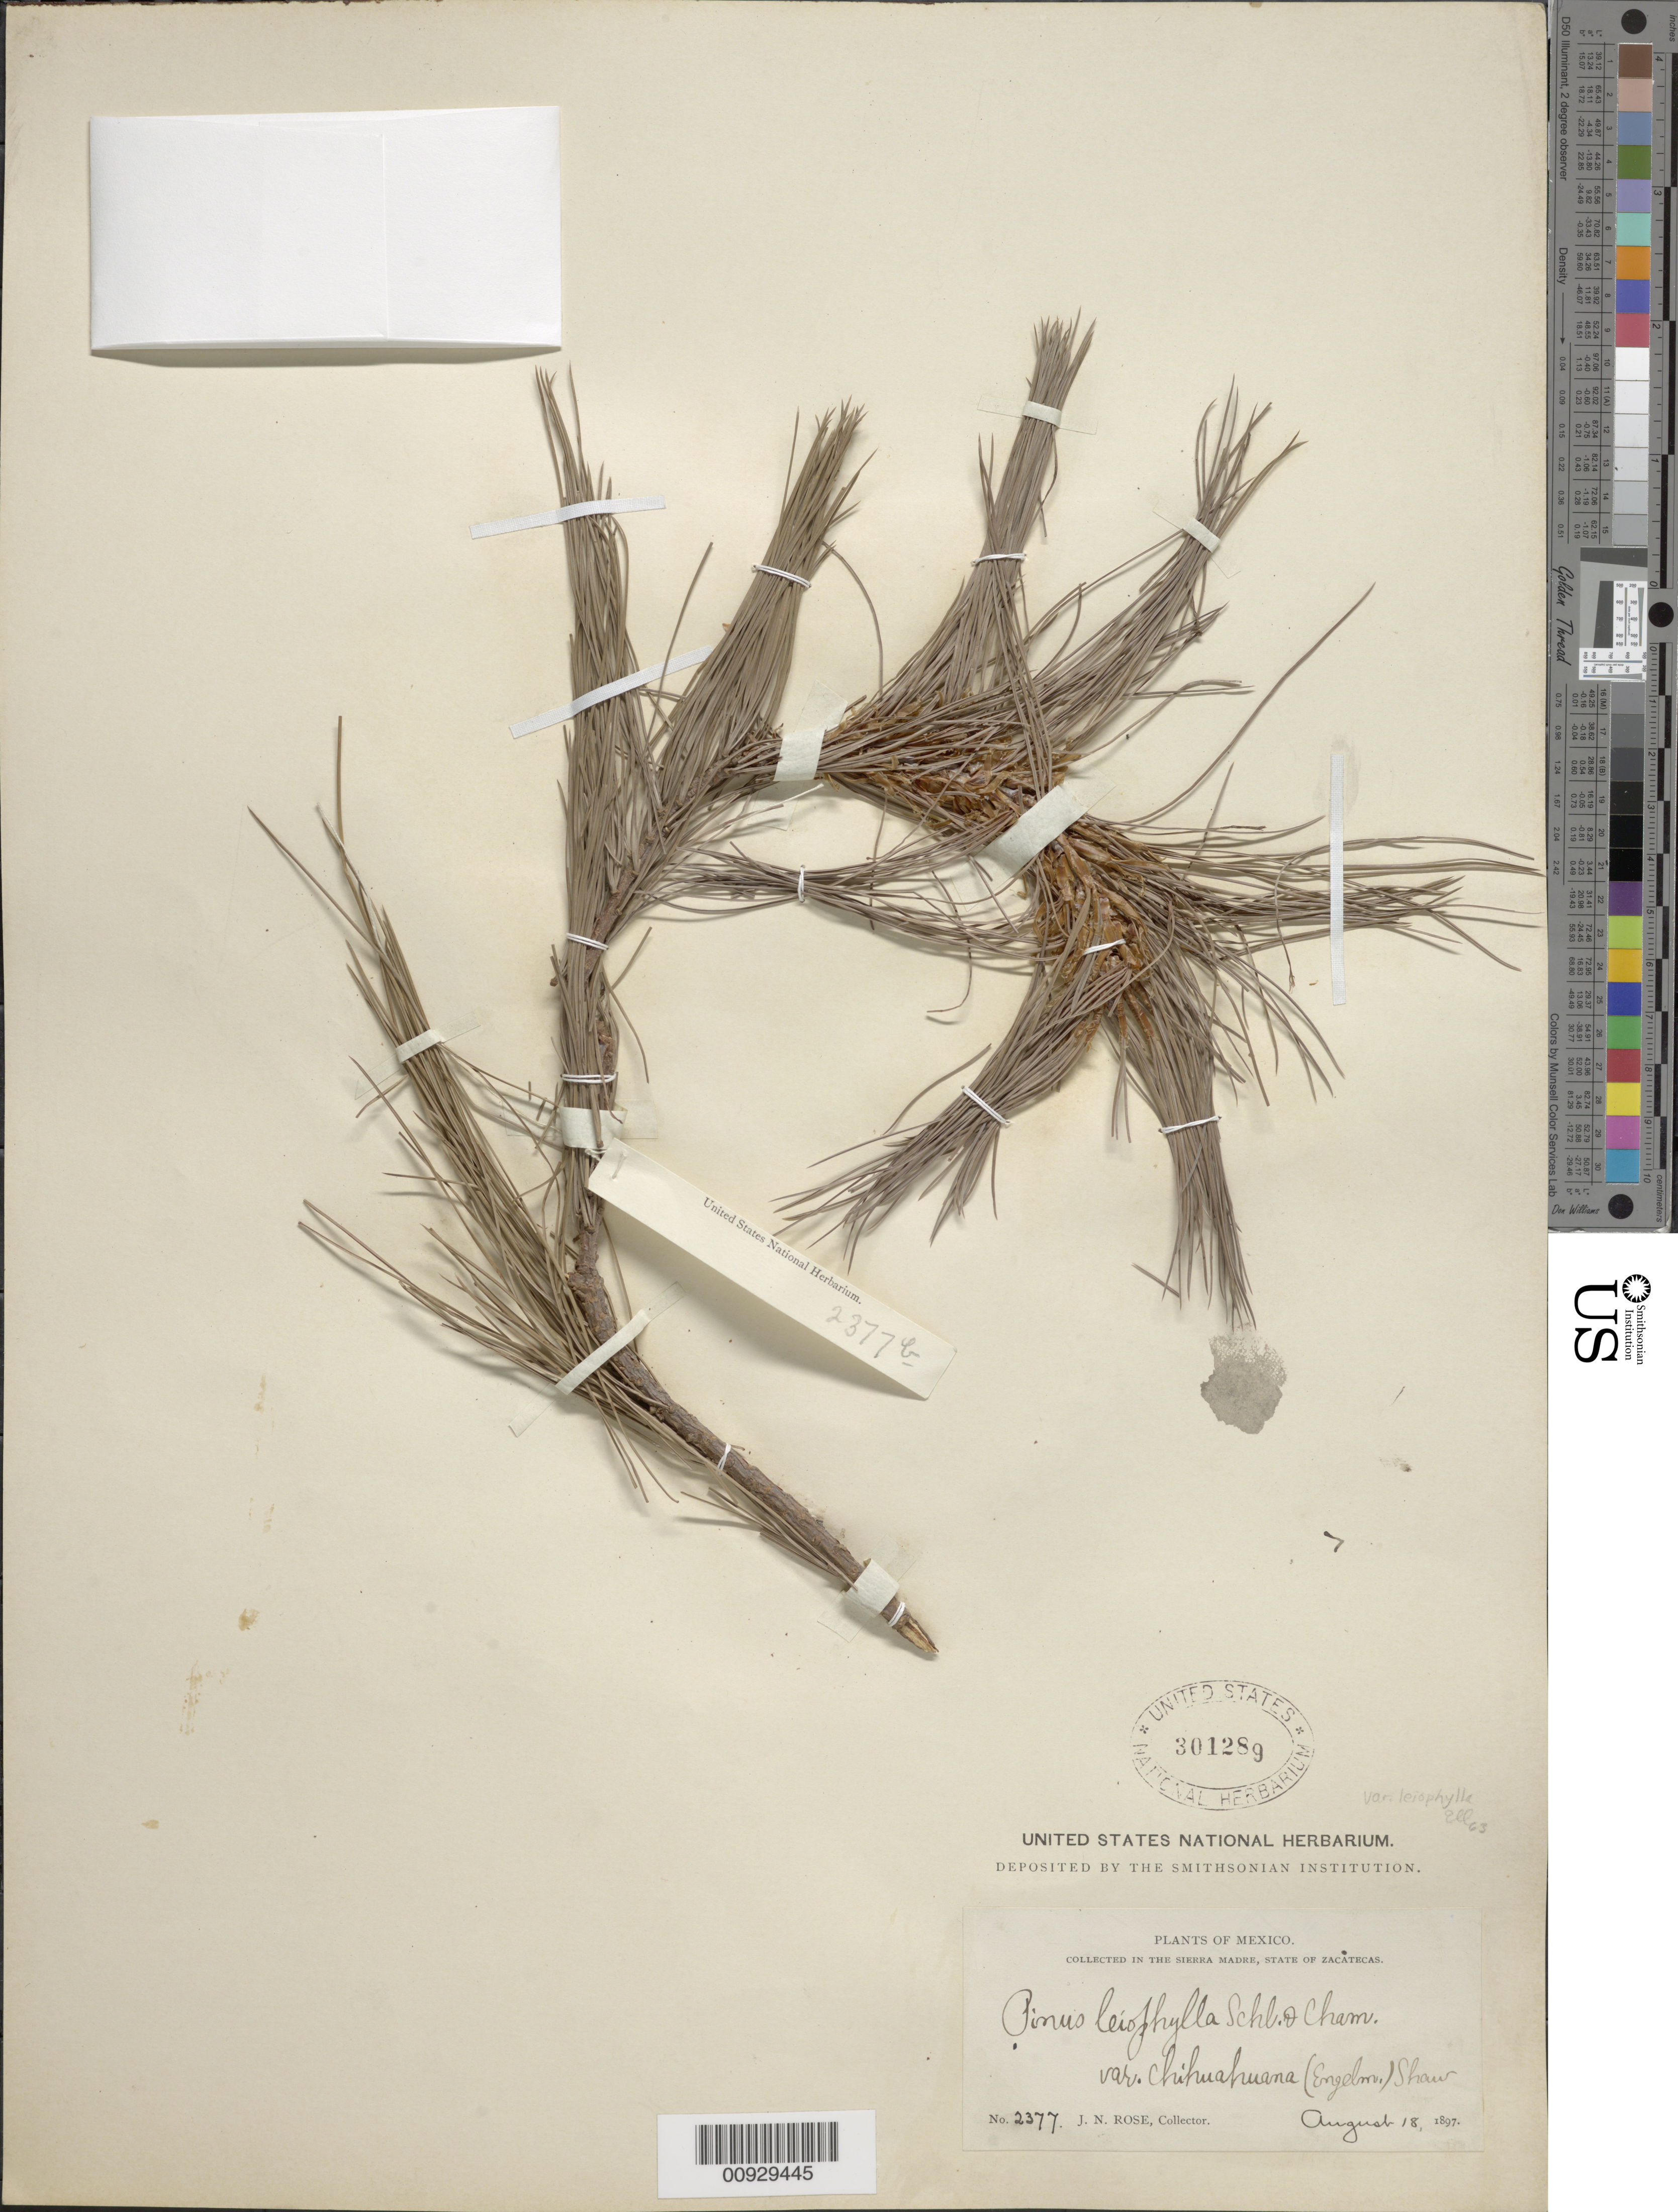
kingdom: Plantae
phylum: Tracheophyta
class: Pinopsida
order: Pinales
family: Pinaceae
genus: Pinus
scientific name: Pinus leiophylla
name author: Schiede ex Schltdl. & Cham.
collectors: J. N. Rose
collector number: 2377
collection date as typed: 18 Aug 1897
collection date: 1897-08-18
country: Mexico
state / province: Zacatecas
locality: In the Sierra Madre.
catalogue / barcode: US 301289